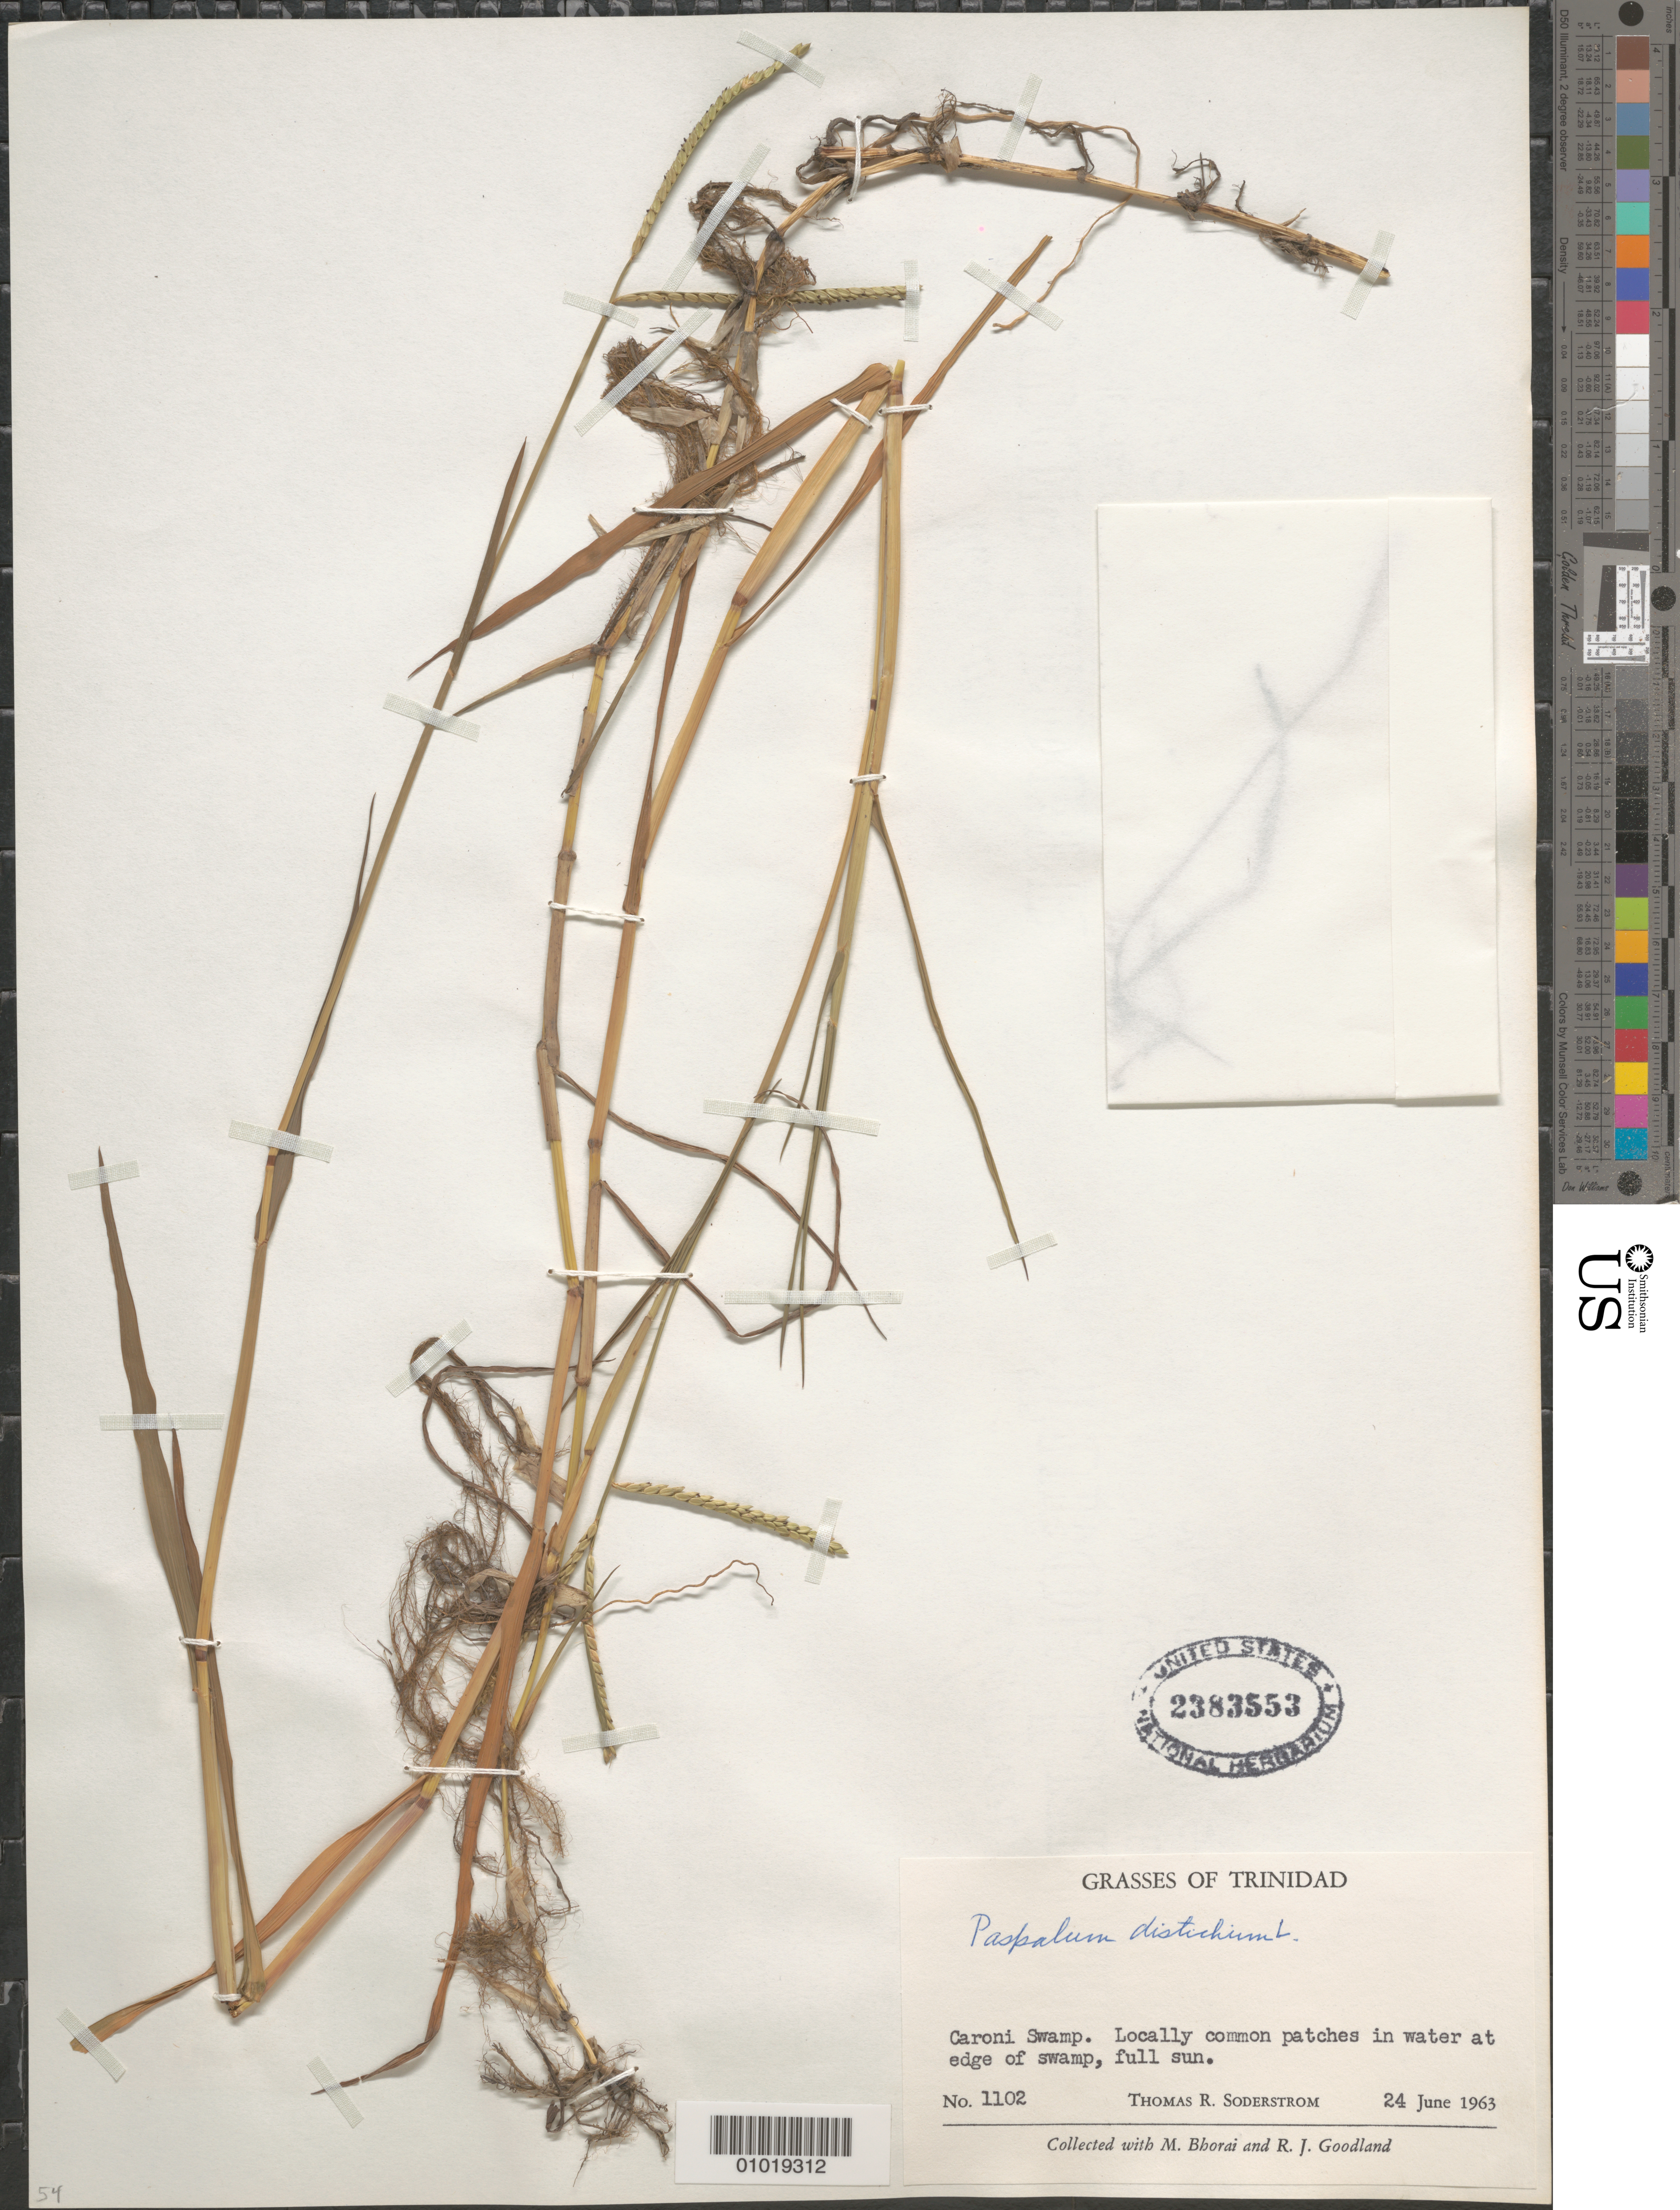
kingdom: Plantae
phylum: Tracheophyta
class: Liliopsida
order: Poales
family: Poaceae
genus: Paspalum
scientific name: Paspalum distichum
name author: L.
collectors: T. R. Soderstrom, M. Bhorai & R. Goodland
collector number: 1102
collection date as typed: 24 Jun 1963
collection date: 1963-06-24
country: Trinidad and Tobago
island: Trinidad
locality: Caroni Swamp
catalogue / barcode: US 2383553